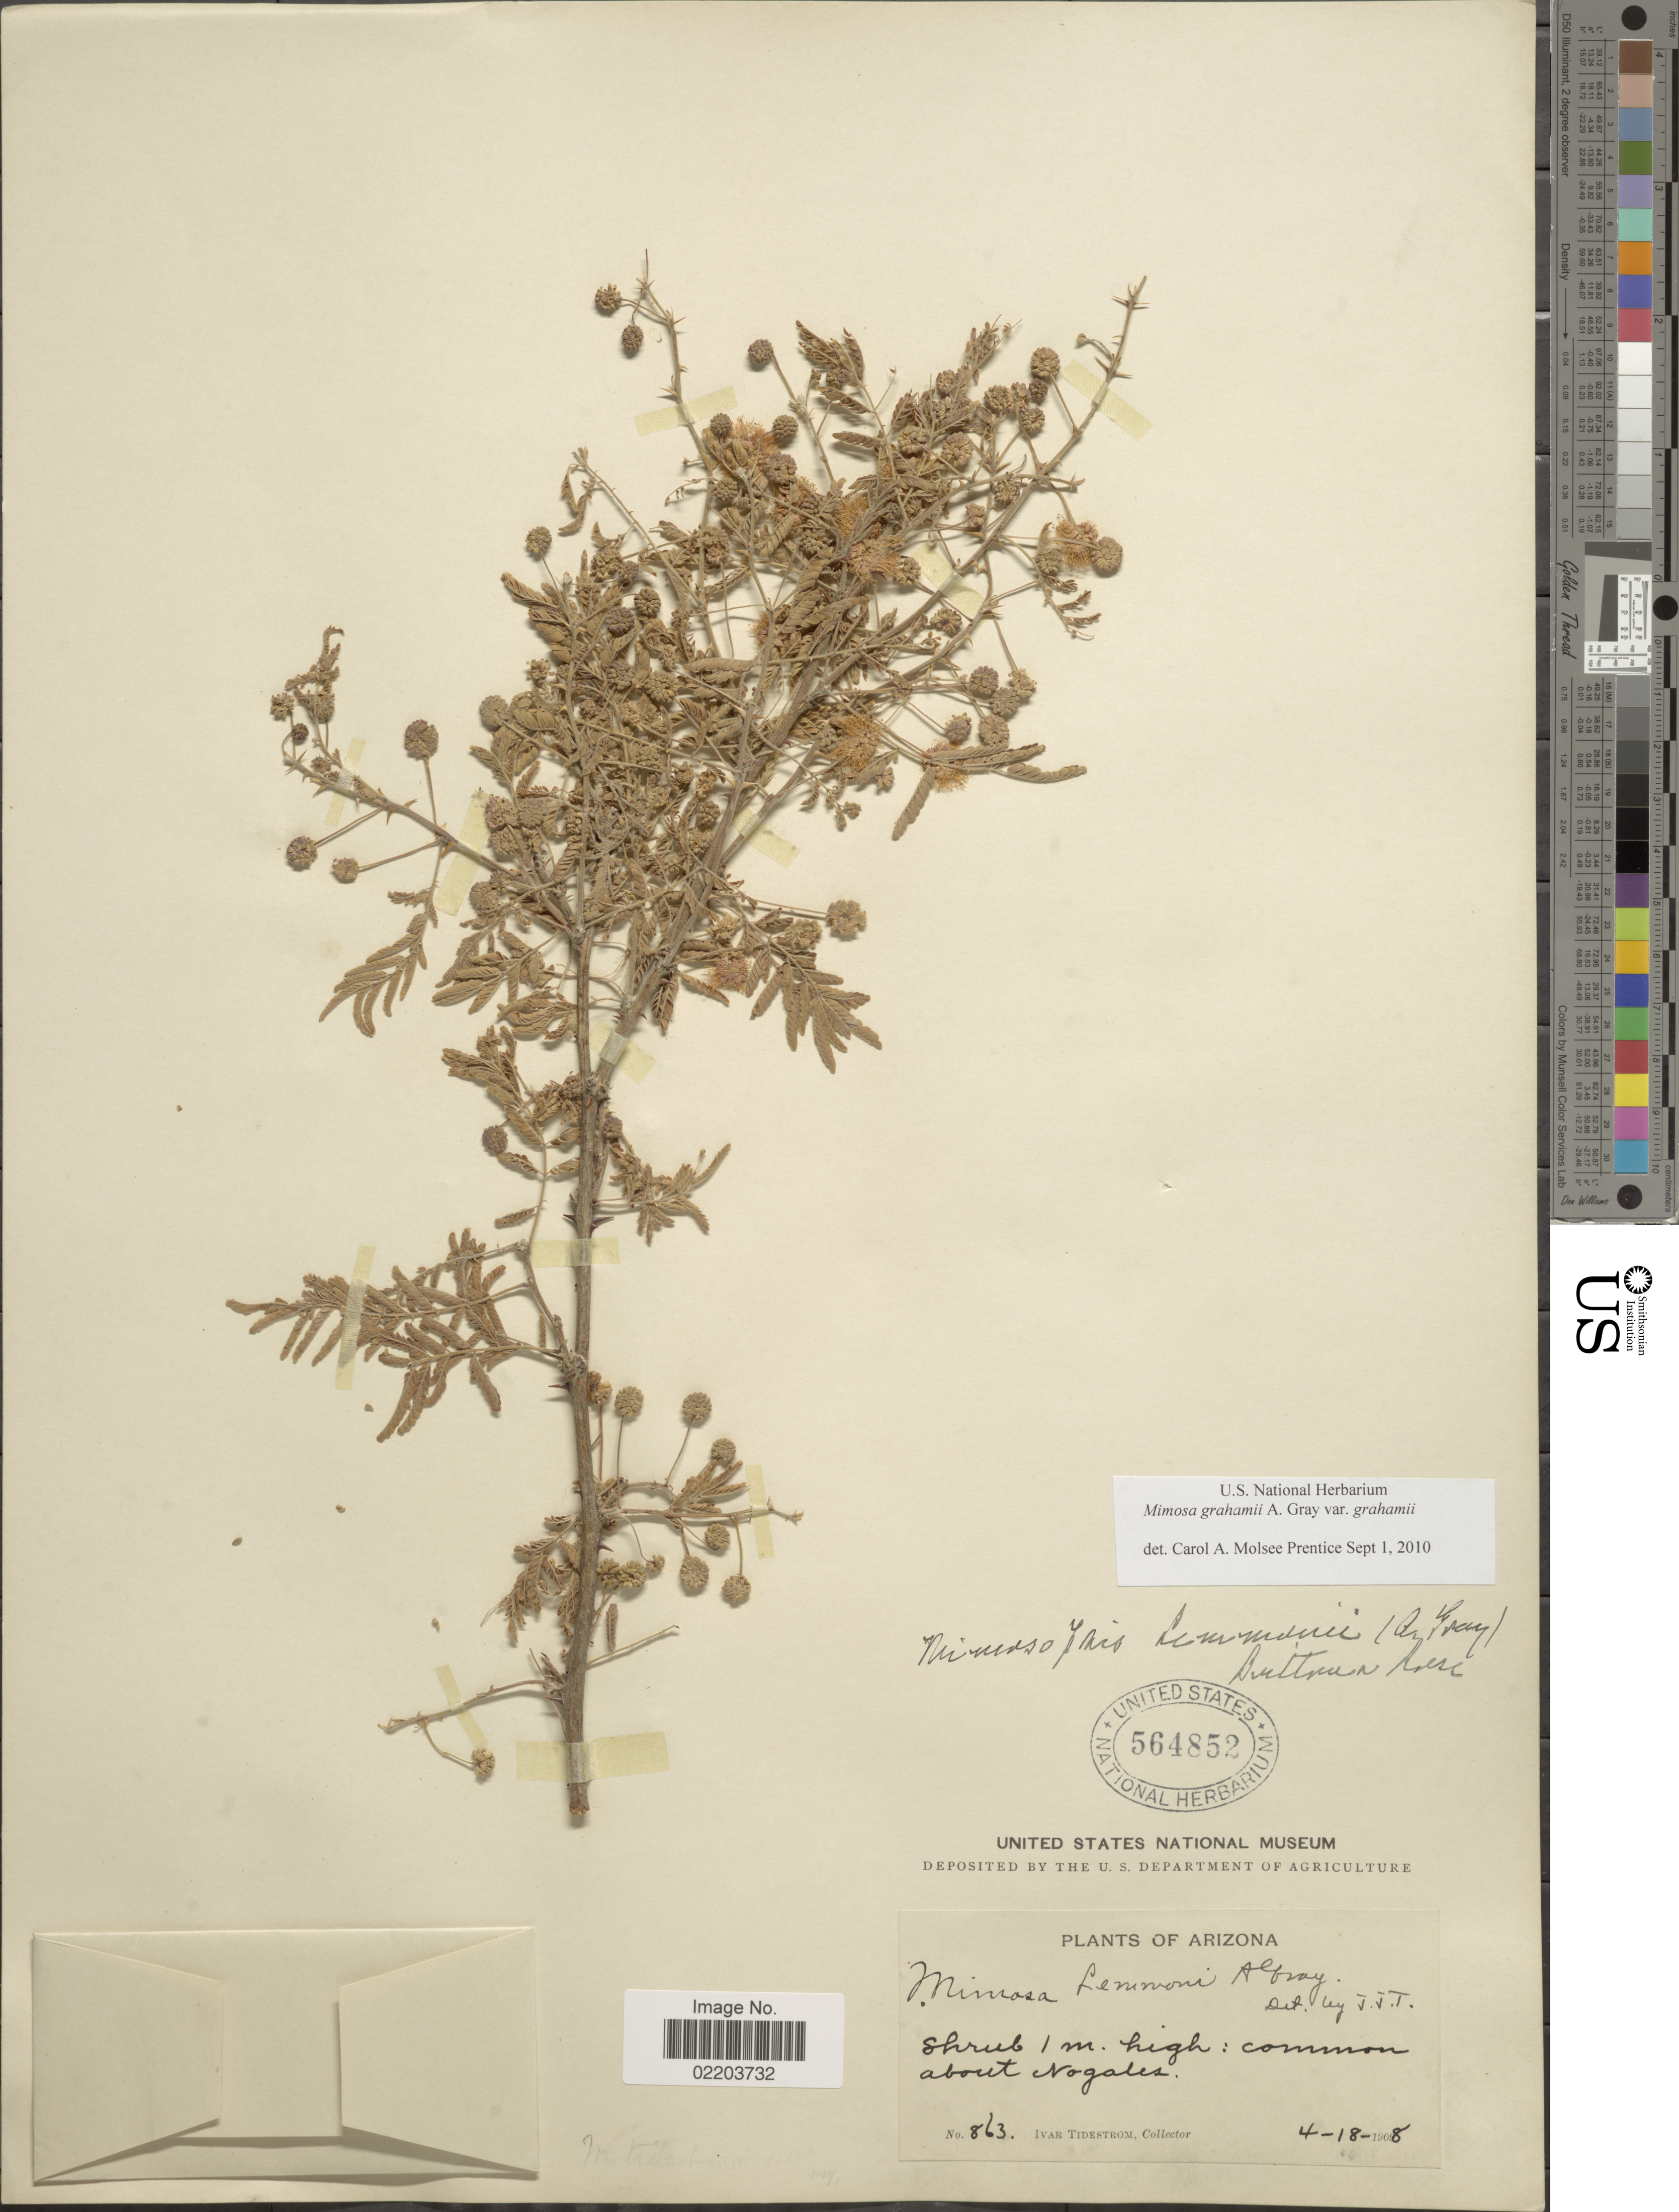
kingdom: Plantae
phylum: Tracheophyta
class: Magnoliopsida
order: Fabales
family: Fabaceae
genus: Mimosa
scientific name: Mimosa grahamii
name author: A. Gray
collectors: I. F. Tidestrom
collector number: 862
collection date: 1908-04-18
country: United States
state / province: Arizona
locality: Common about Nogales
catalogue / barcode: US 564852